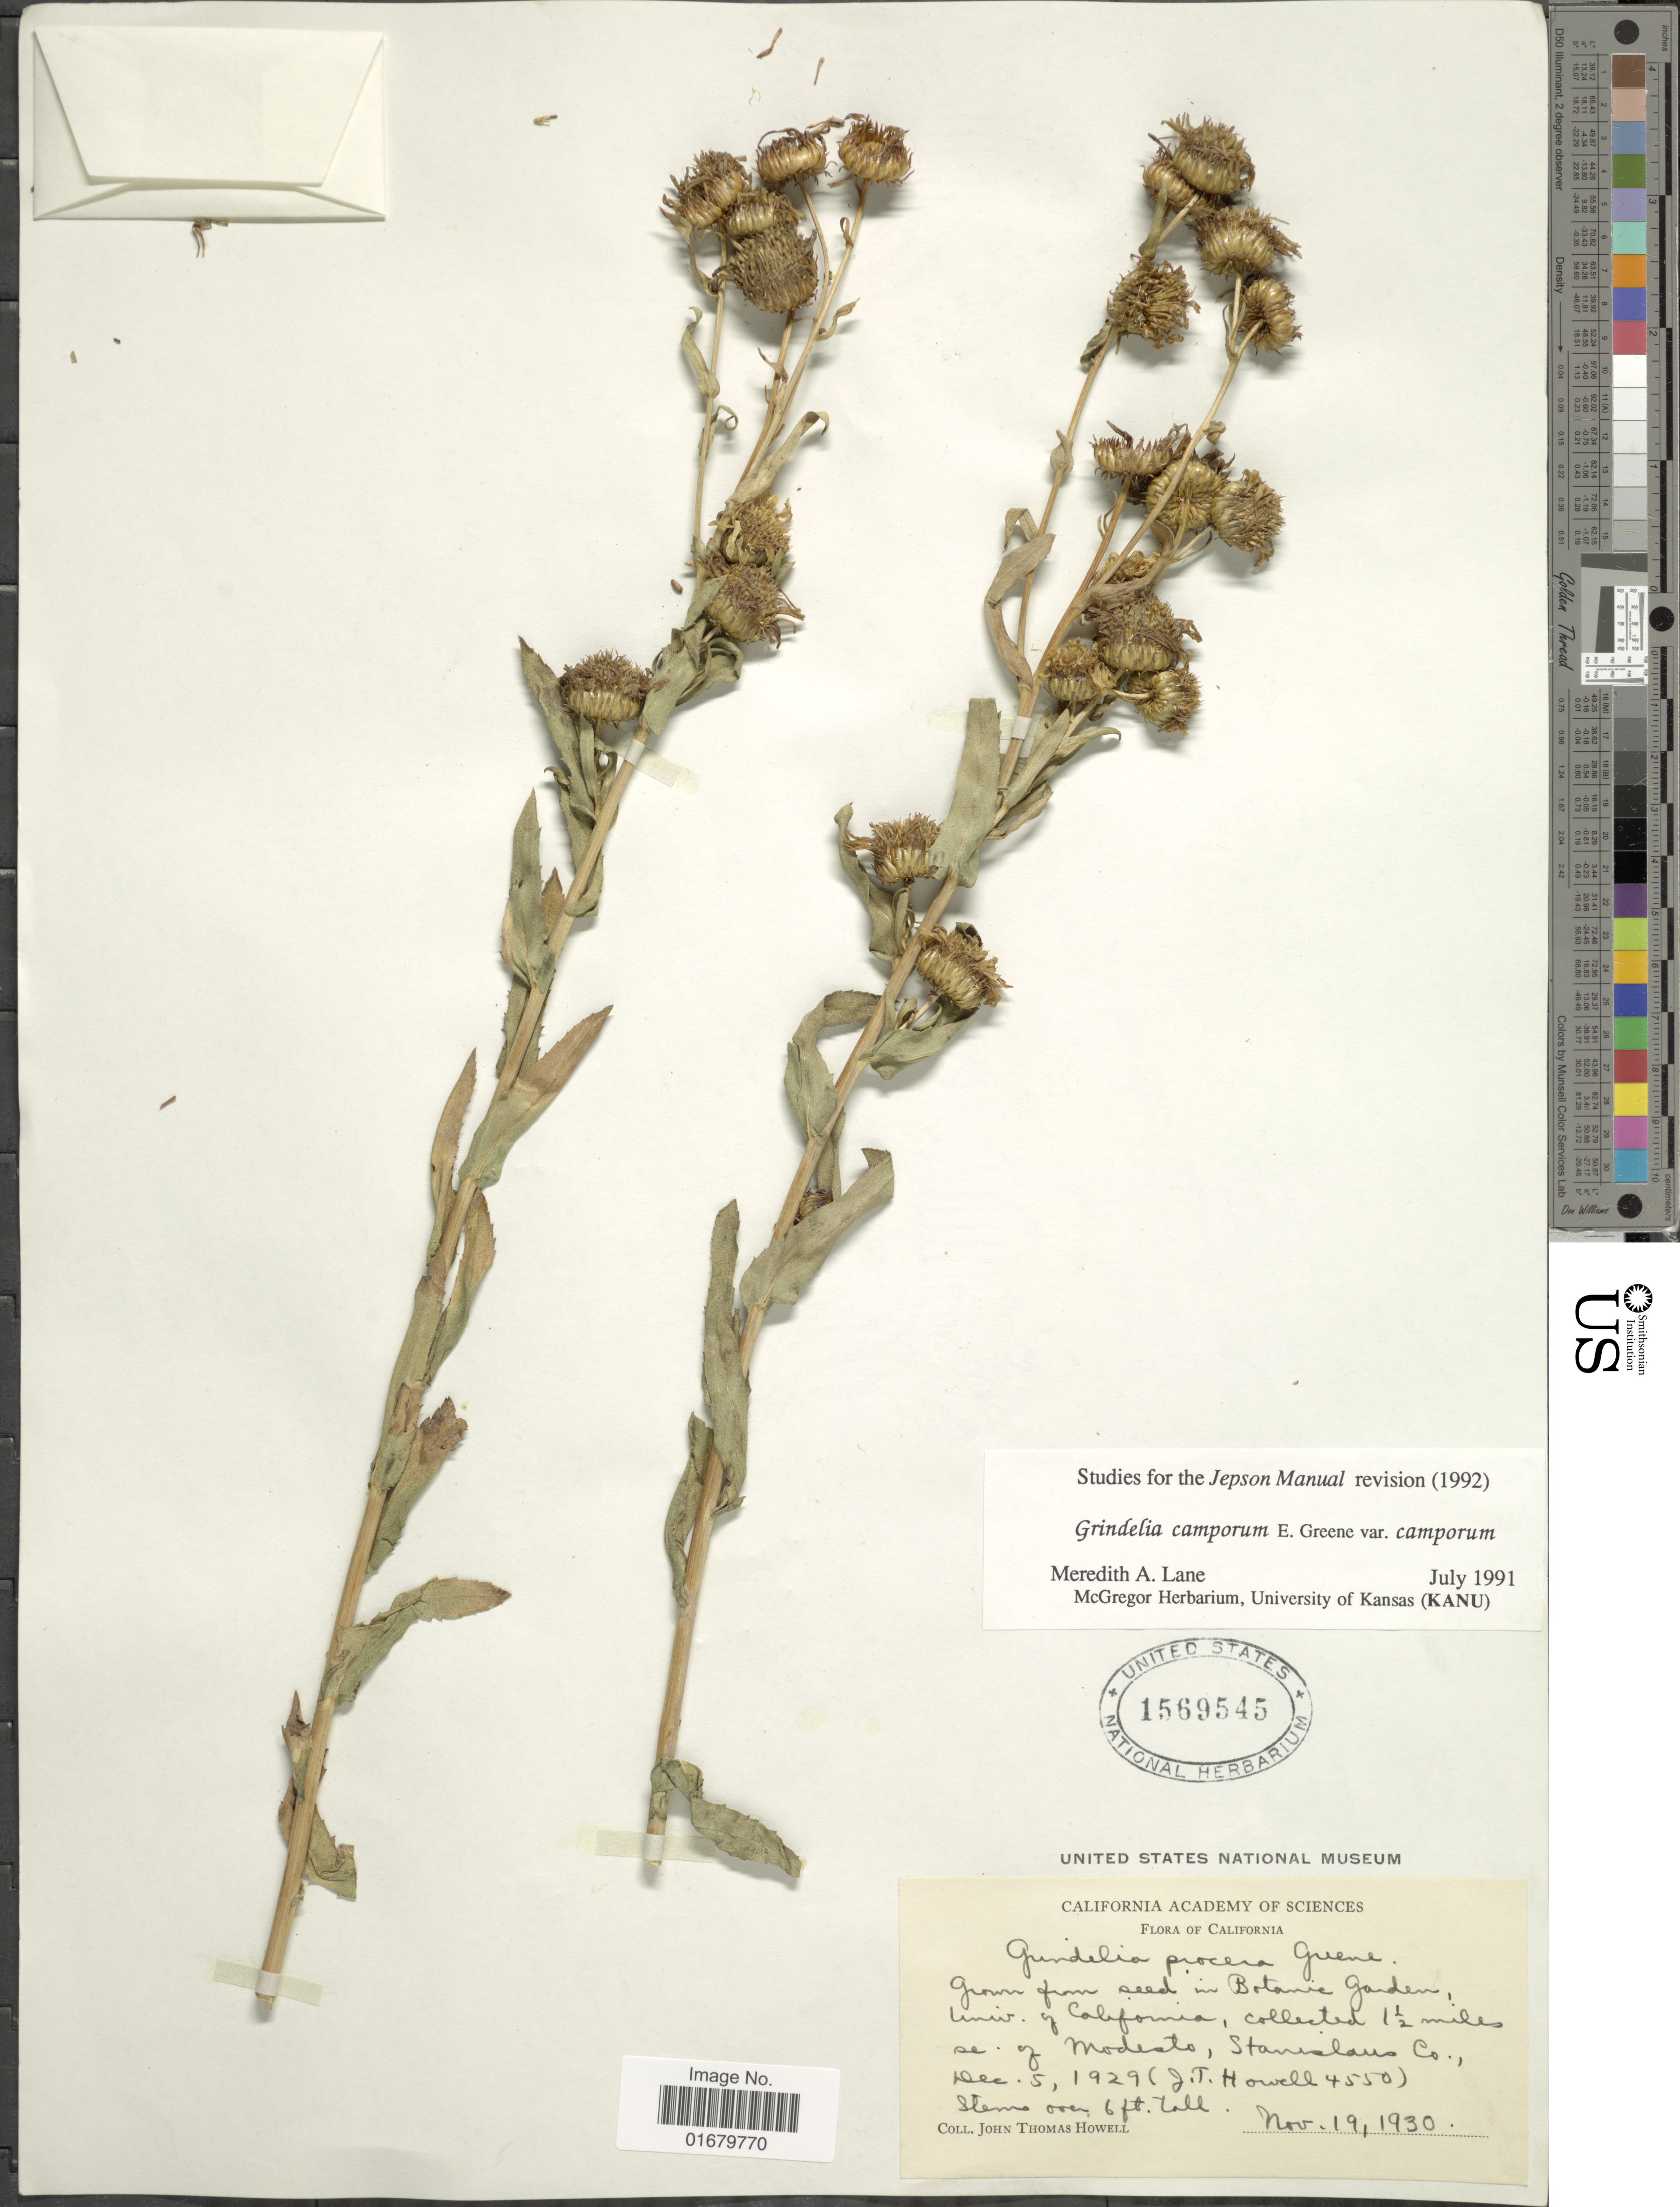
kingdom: Plantae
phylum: Tracheophyta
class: Magnoliopsida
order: Asterales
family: Asteraceae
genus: Grindelia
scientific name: Grindelia camporum var. camporum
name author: Greene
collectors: J. T. Howell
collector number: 4550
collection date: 1929-12-05/1930-11-19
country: United States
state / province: California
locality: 1 1/2 miles se. of Modesto, Stanuslaus Co.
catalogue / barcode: US 1569545